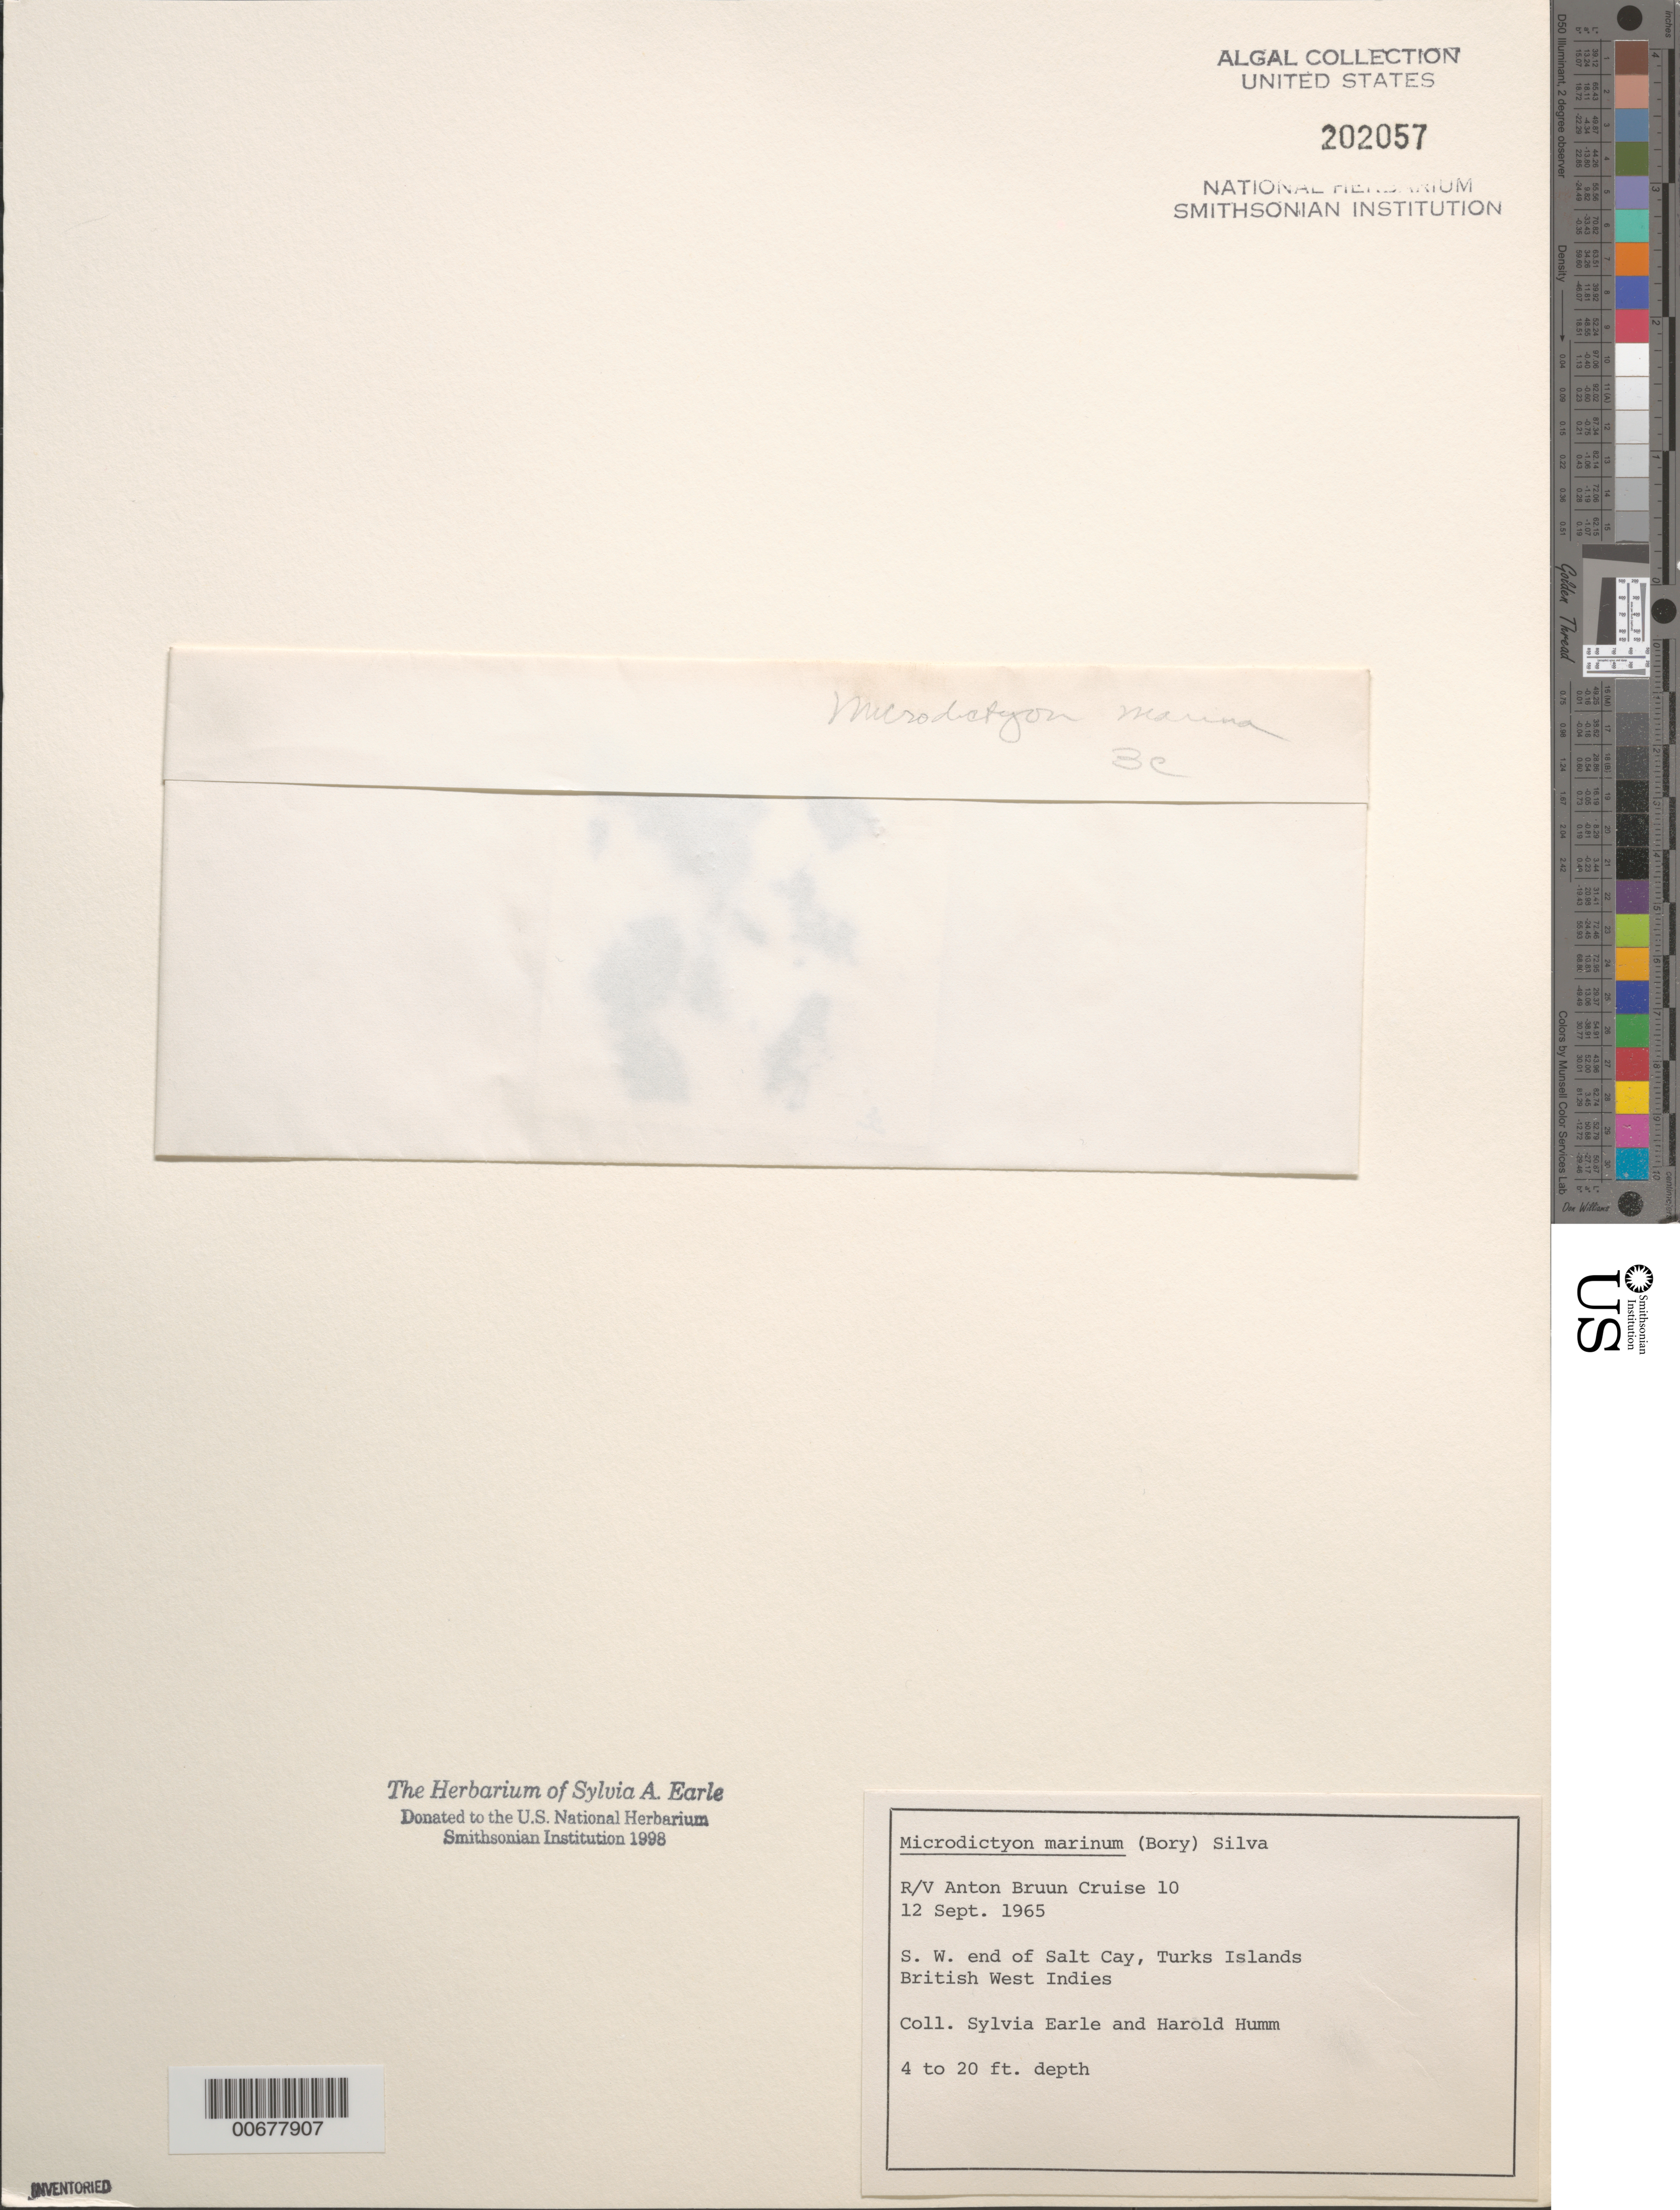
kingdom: Plantae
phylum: Chlorophyta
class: Ulvophyceae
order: Cladophorales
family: Anadyomenaceae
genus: Microdictyon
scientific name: Microdictyon marinum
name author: (Bory) P.C. Silva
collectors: S. A. Earle & H. J. Humm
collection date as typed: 12 Sep 1965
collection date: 1965-09-12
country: Turks and Caicos Islands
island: Salt Cay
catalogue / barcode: US 202057